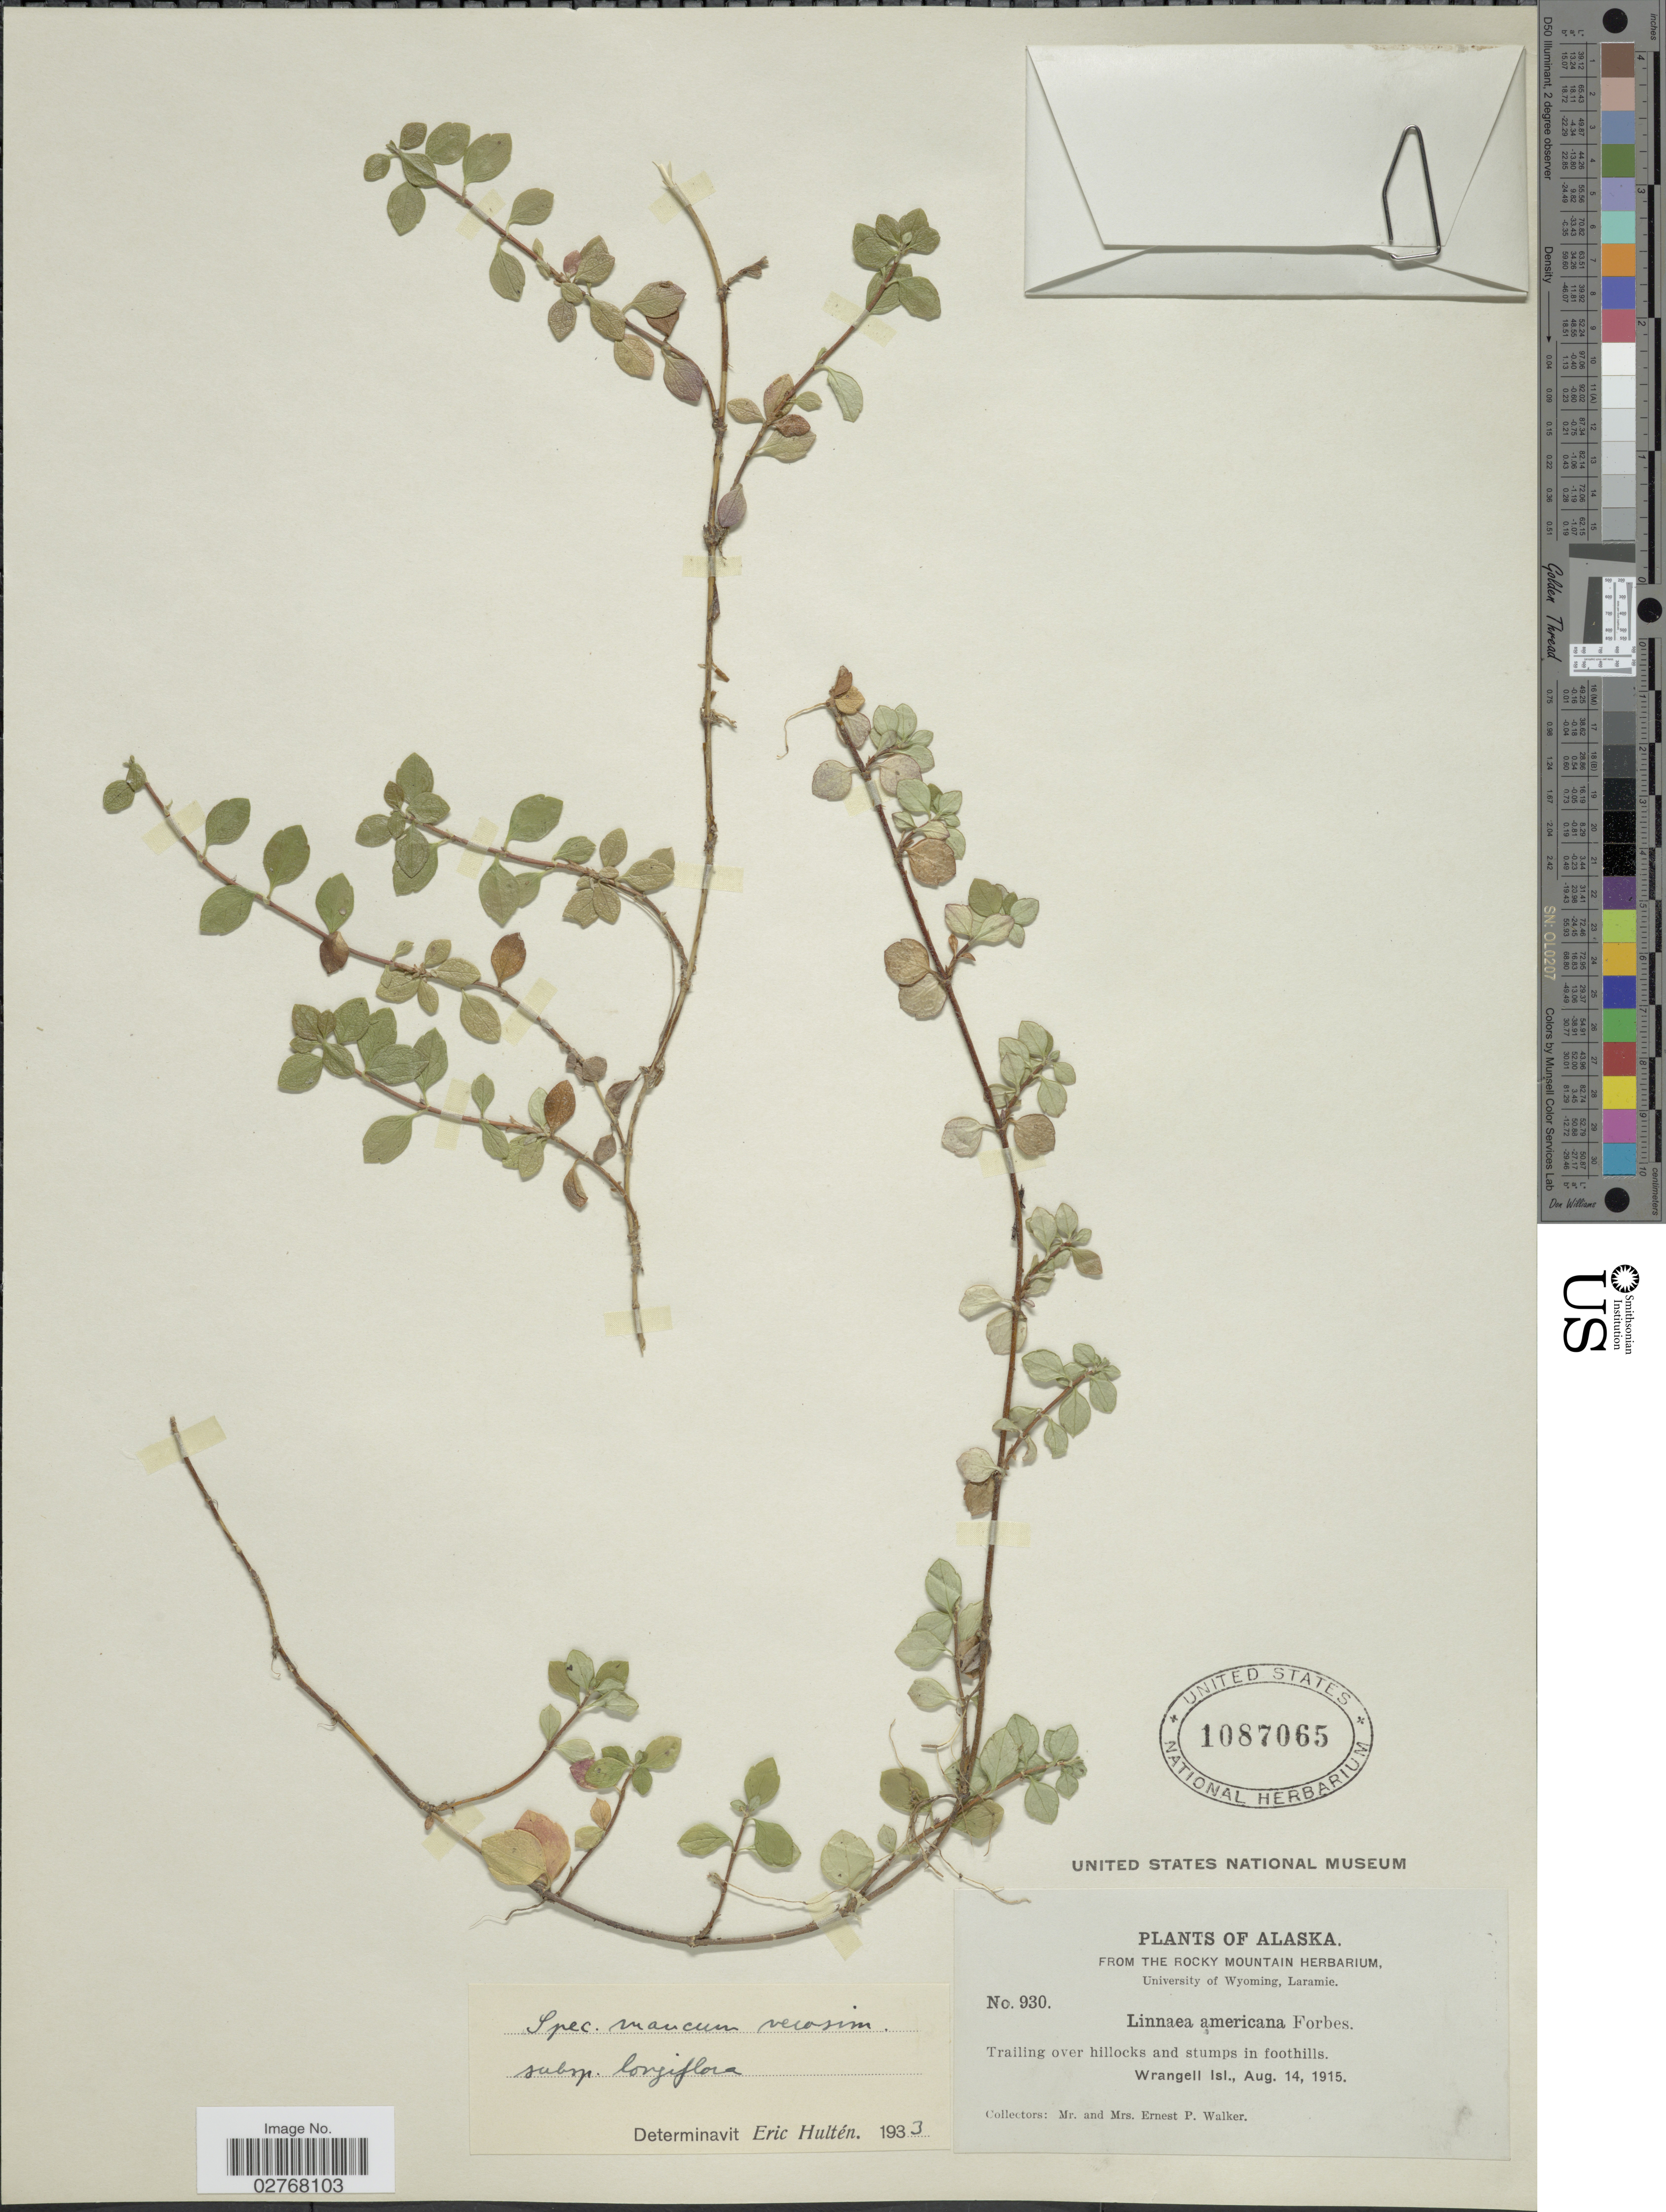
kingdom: Plantae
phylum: Tracheophyta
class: Magnoliopsida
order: Dipsacales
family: Caprifoliaceae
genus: Linnaea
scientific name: Linnaea borealis subsp. longiflora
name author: (Torr.) Piper & Beattie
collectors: E. P. Walker & E. Walker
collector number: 930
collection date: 1915-08-14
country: United States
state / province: Alaska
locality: Wrangell Isl.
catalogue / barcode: US 1087065